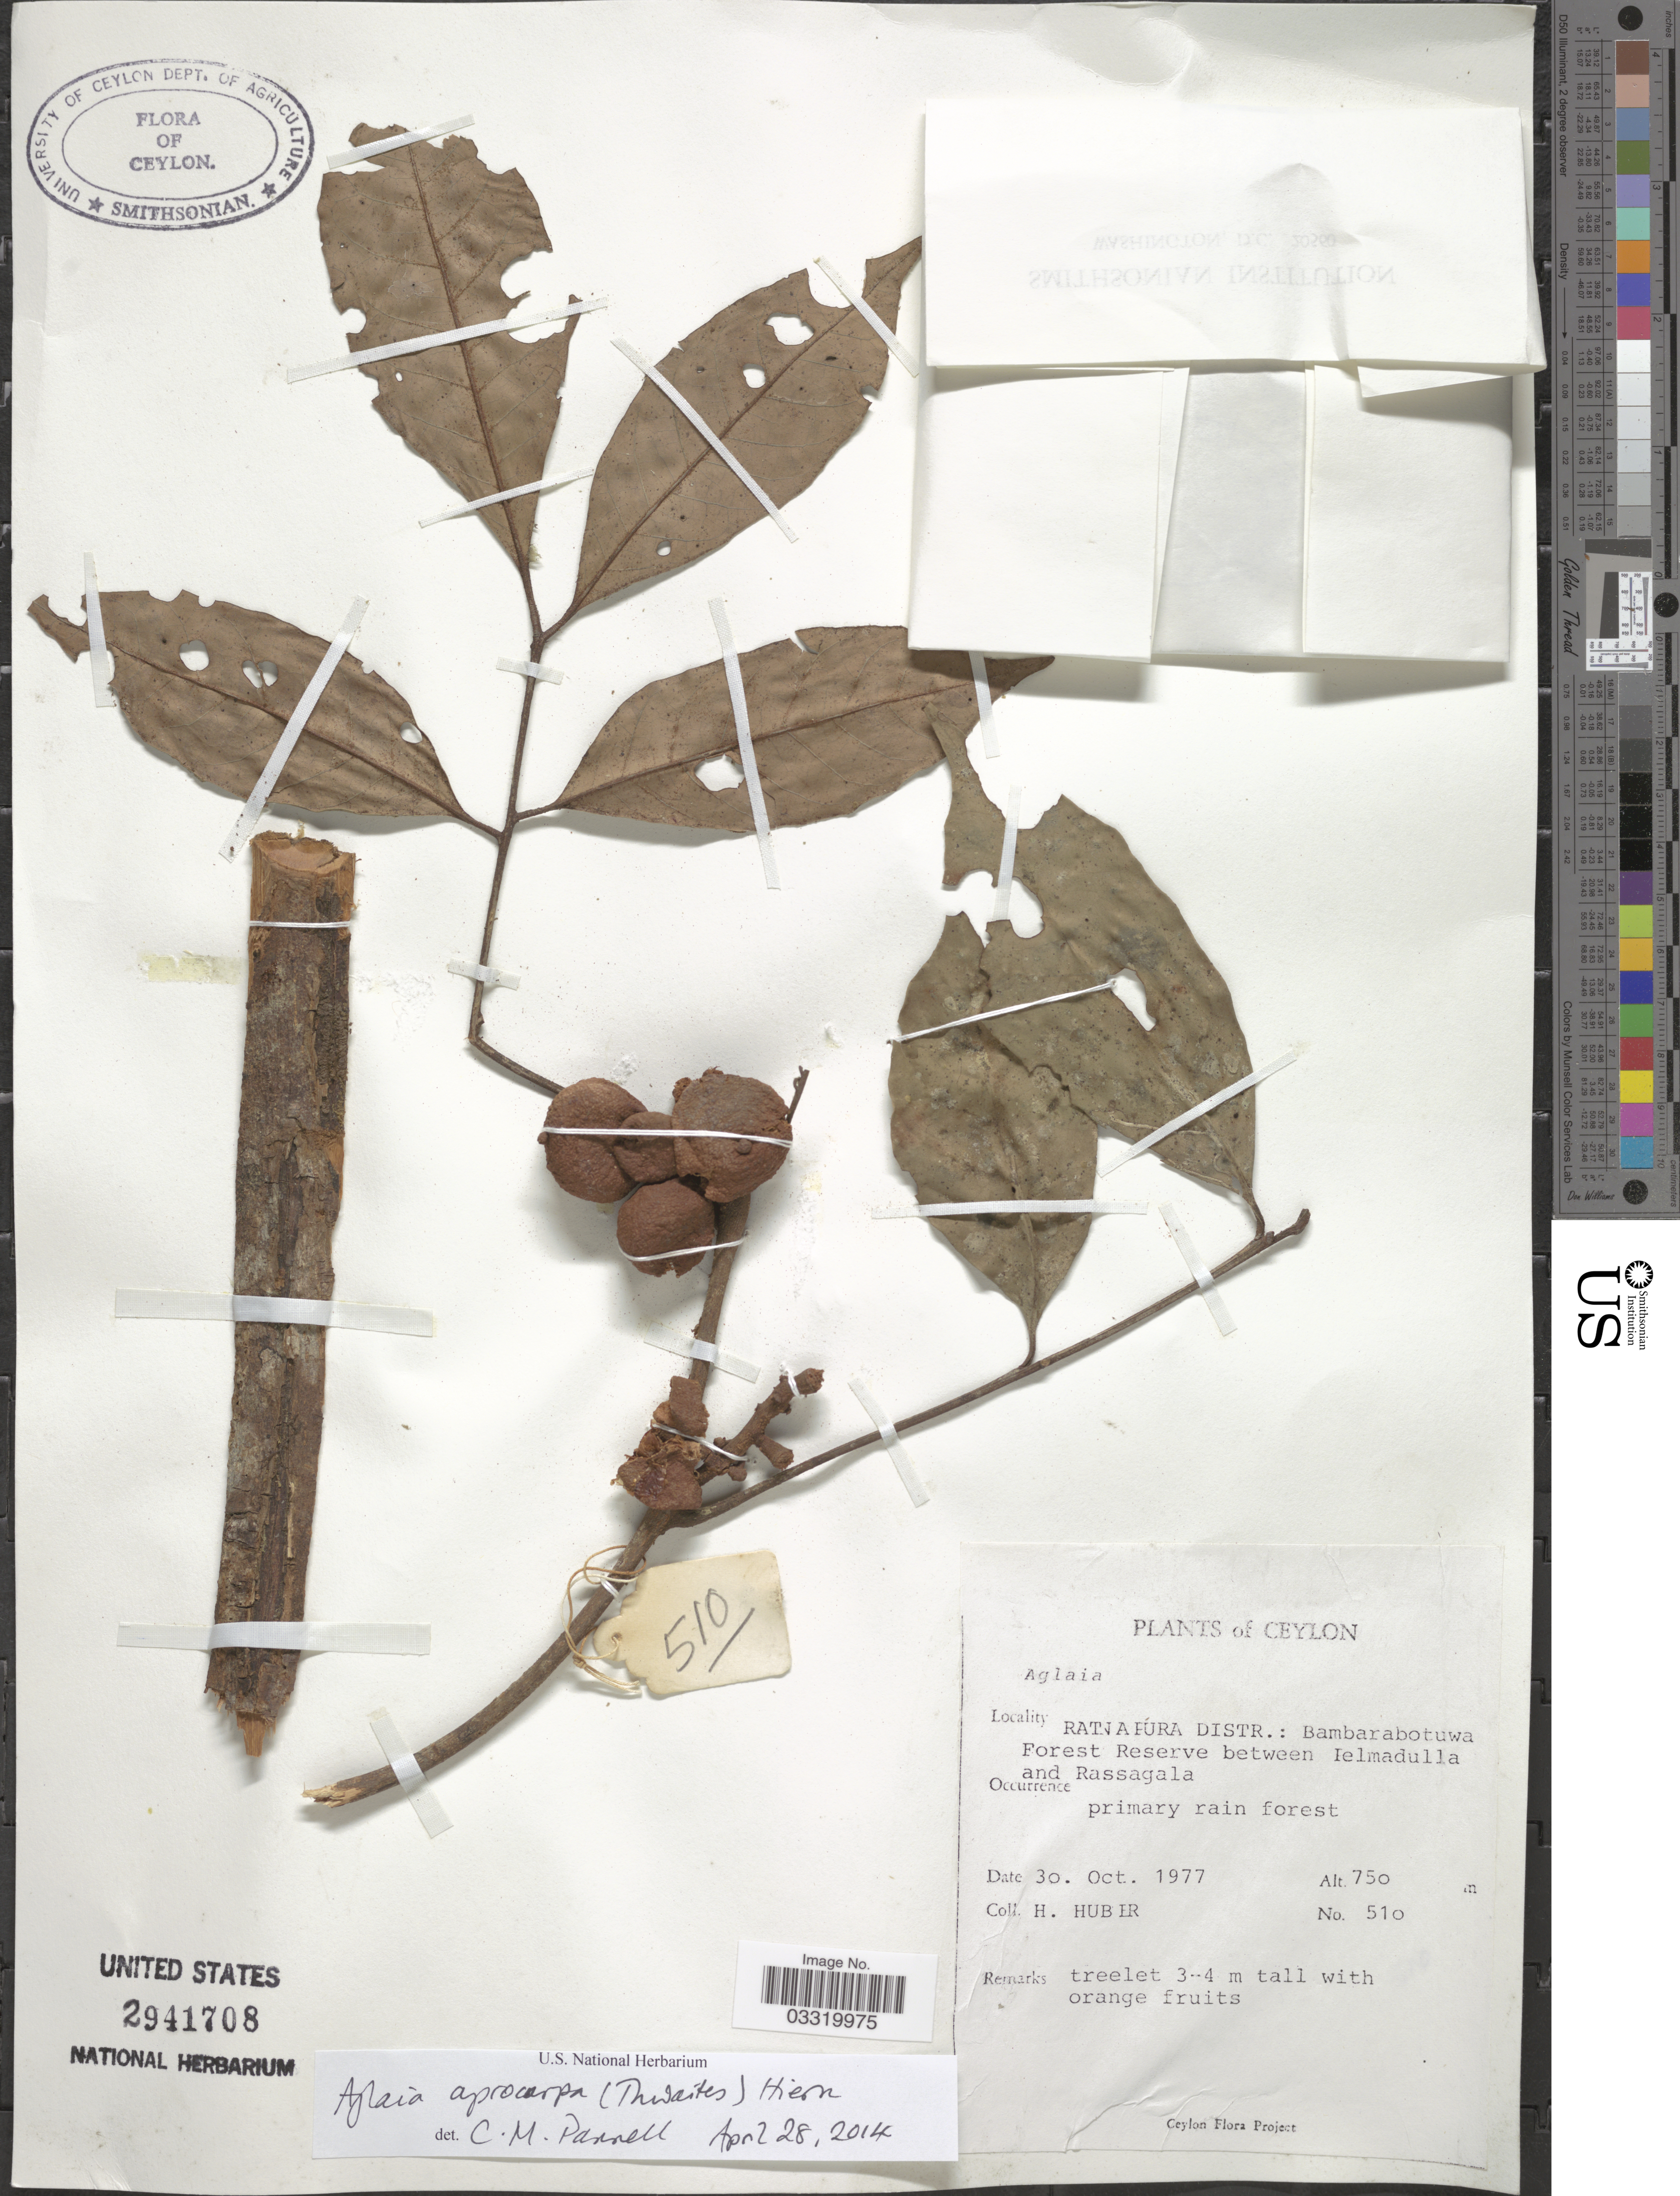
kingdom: Plantae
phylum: Tracheophyta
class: Magnoliopsida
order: Sapindales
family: Meliaceae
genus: Aglaia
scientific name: Aglaia apiocarpa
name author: Hiern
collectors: H. Huber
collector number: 510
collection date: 1977-10-30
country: Sri Lanka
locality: Ceylon. Ratnapura Distr.: Bambarabotuwa Forest Reserve between Ielmadulla and Rassagala.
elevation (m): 750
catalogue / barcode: US 2941708